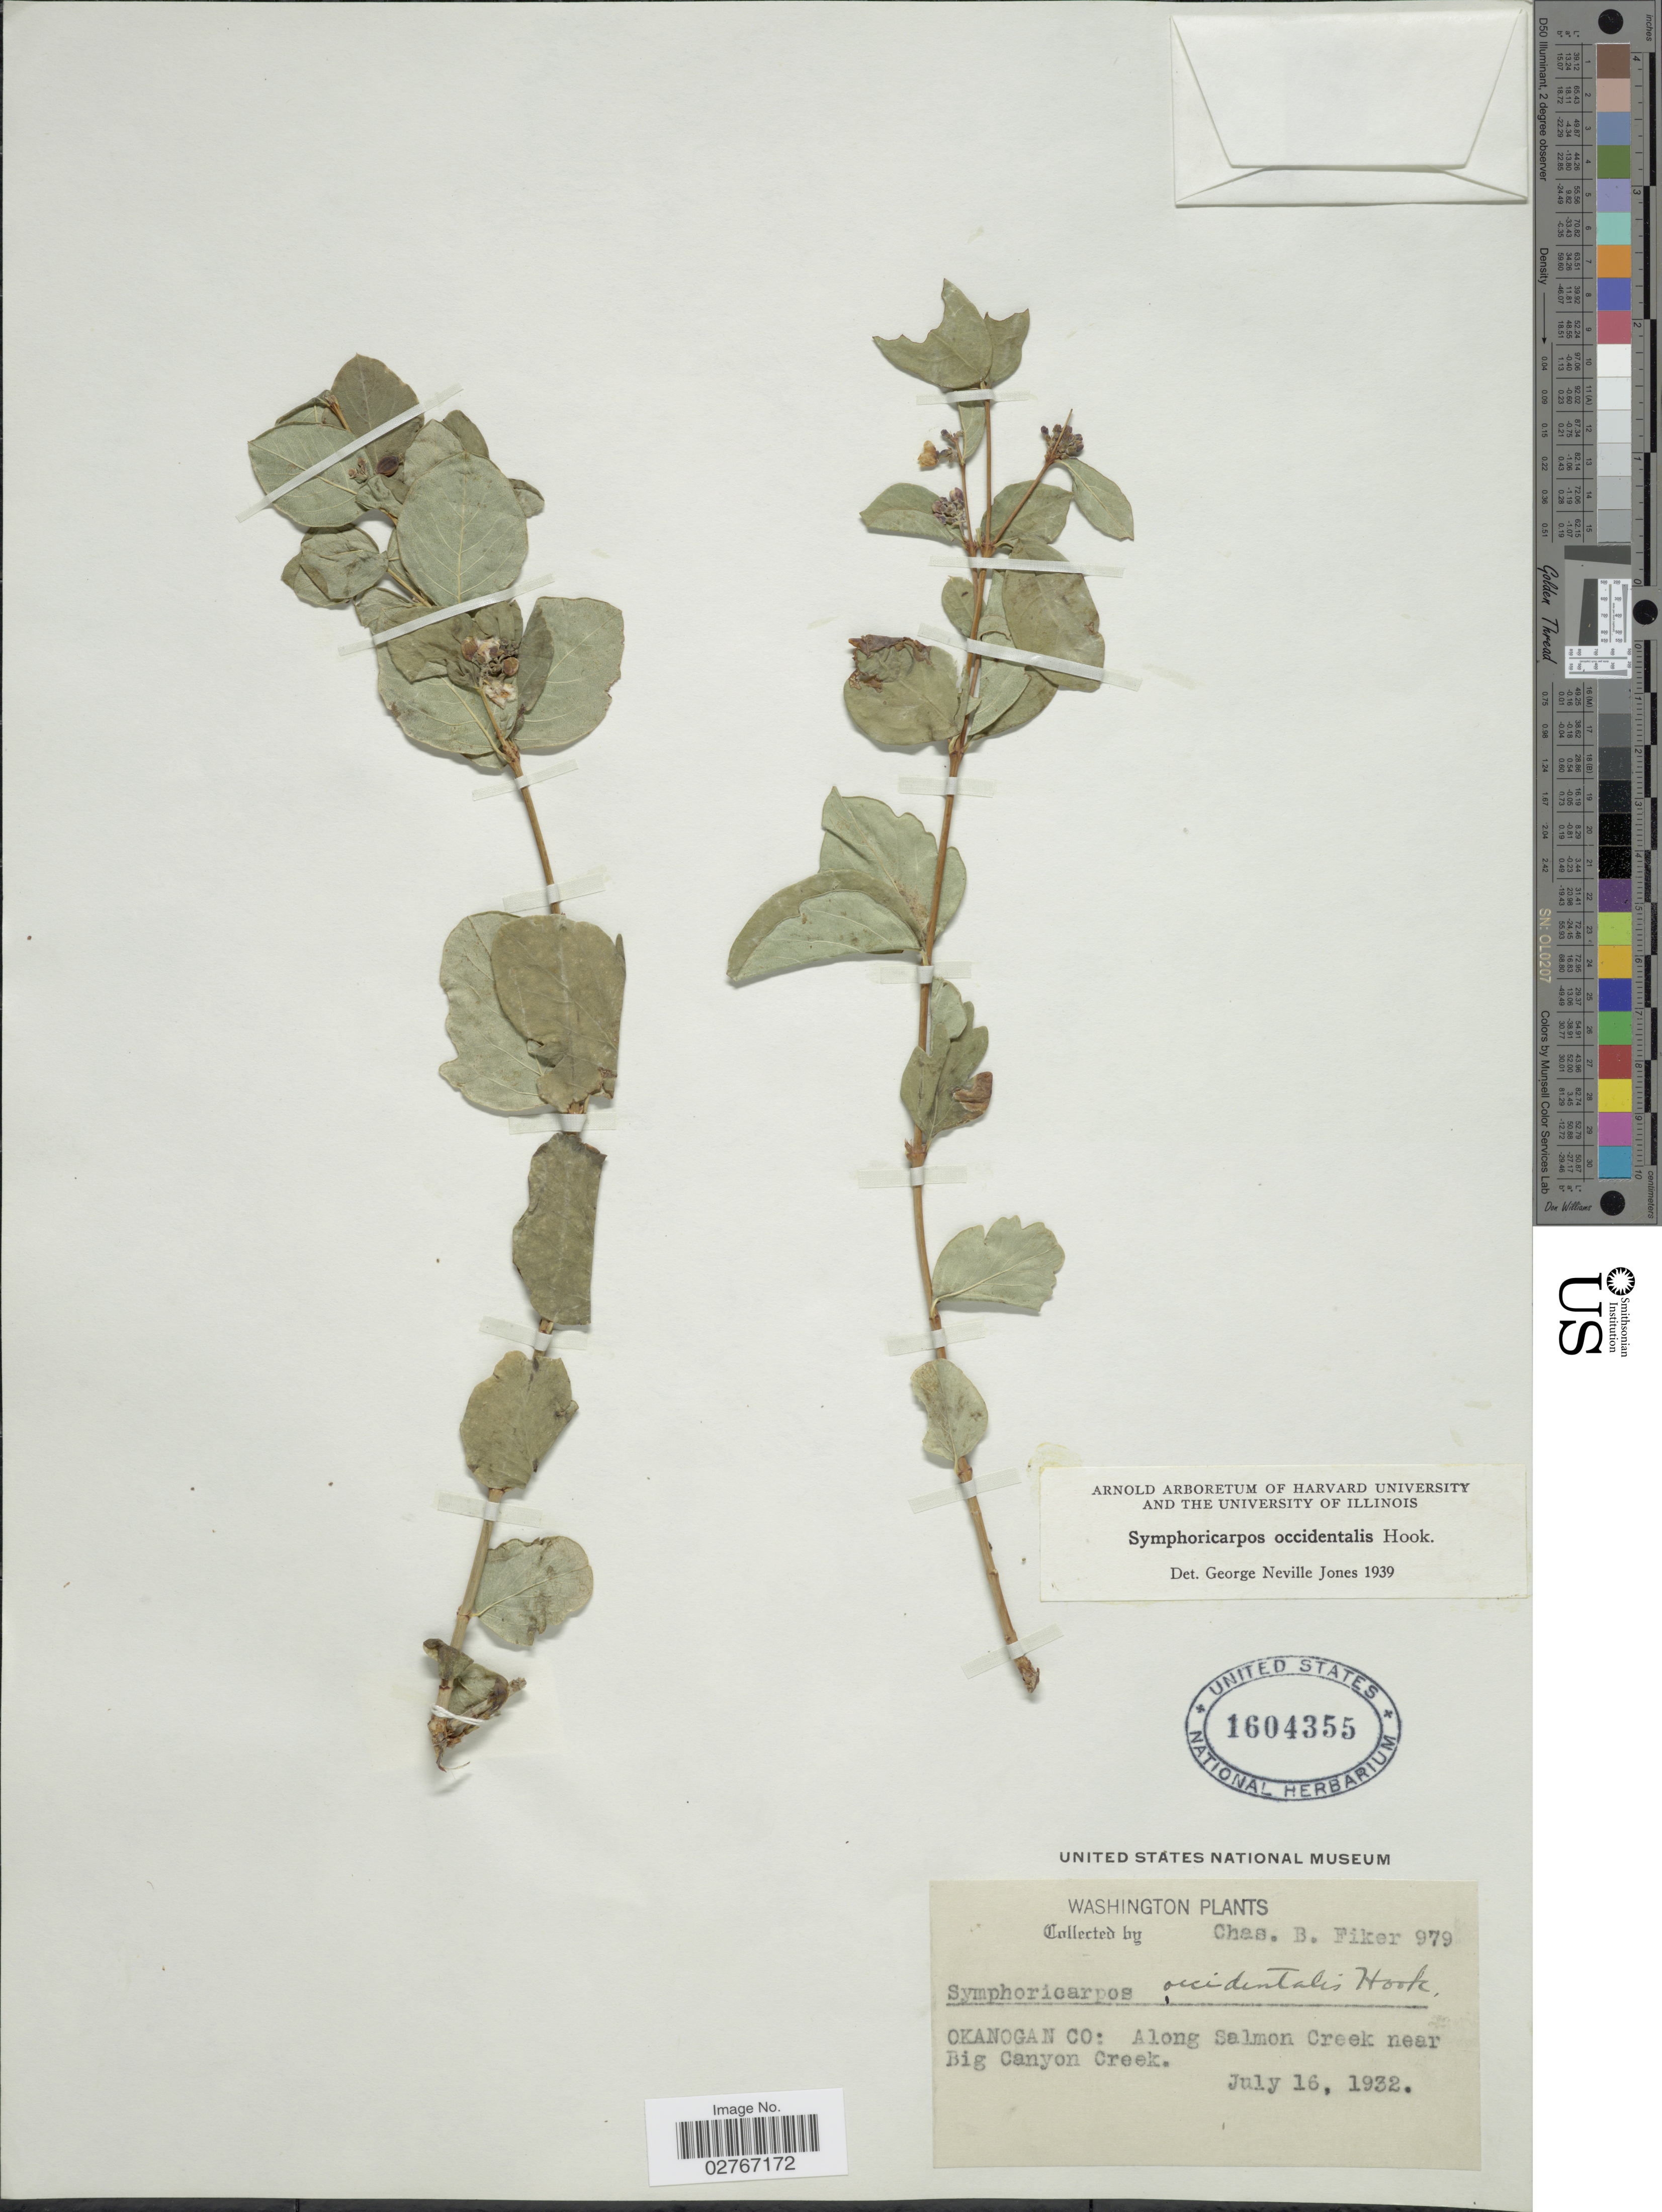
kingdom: Plantae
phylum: Tracheophyta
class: Magnoliopsida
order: Dipsacales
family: Caprifoliaceae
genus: Symphoricarpos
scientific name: Symphoricarpos occidentalis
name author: (R. Br.) Hook.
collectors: C. Fiker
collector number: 979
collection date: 1932-07-16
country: United States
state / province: Washington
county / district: Okanogan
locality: Okanogan Co: Along Salmon Creek near Big Canyon Creek.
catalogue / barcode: US 1604355